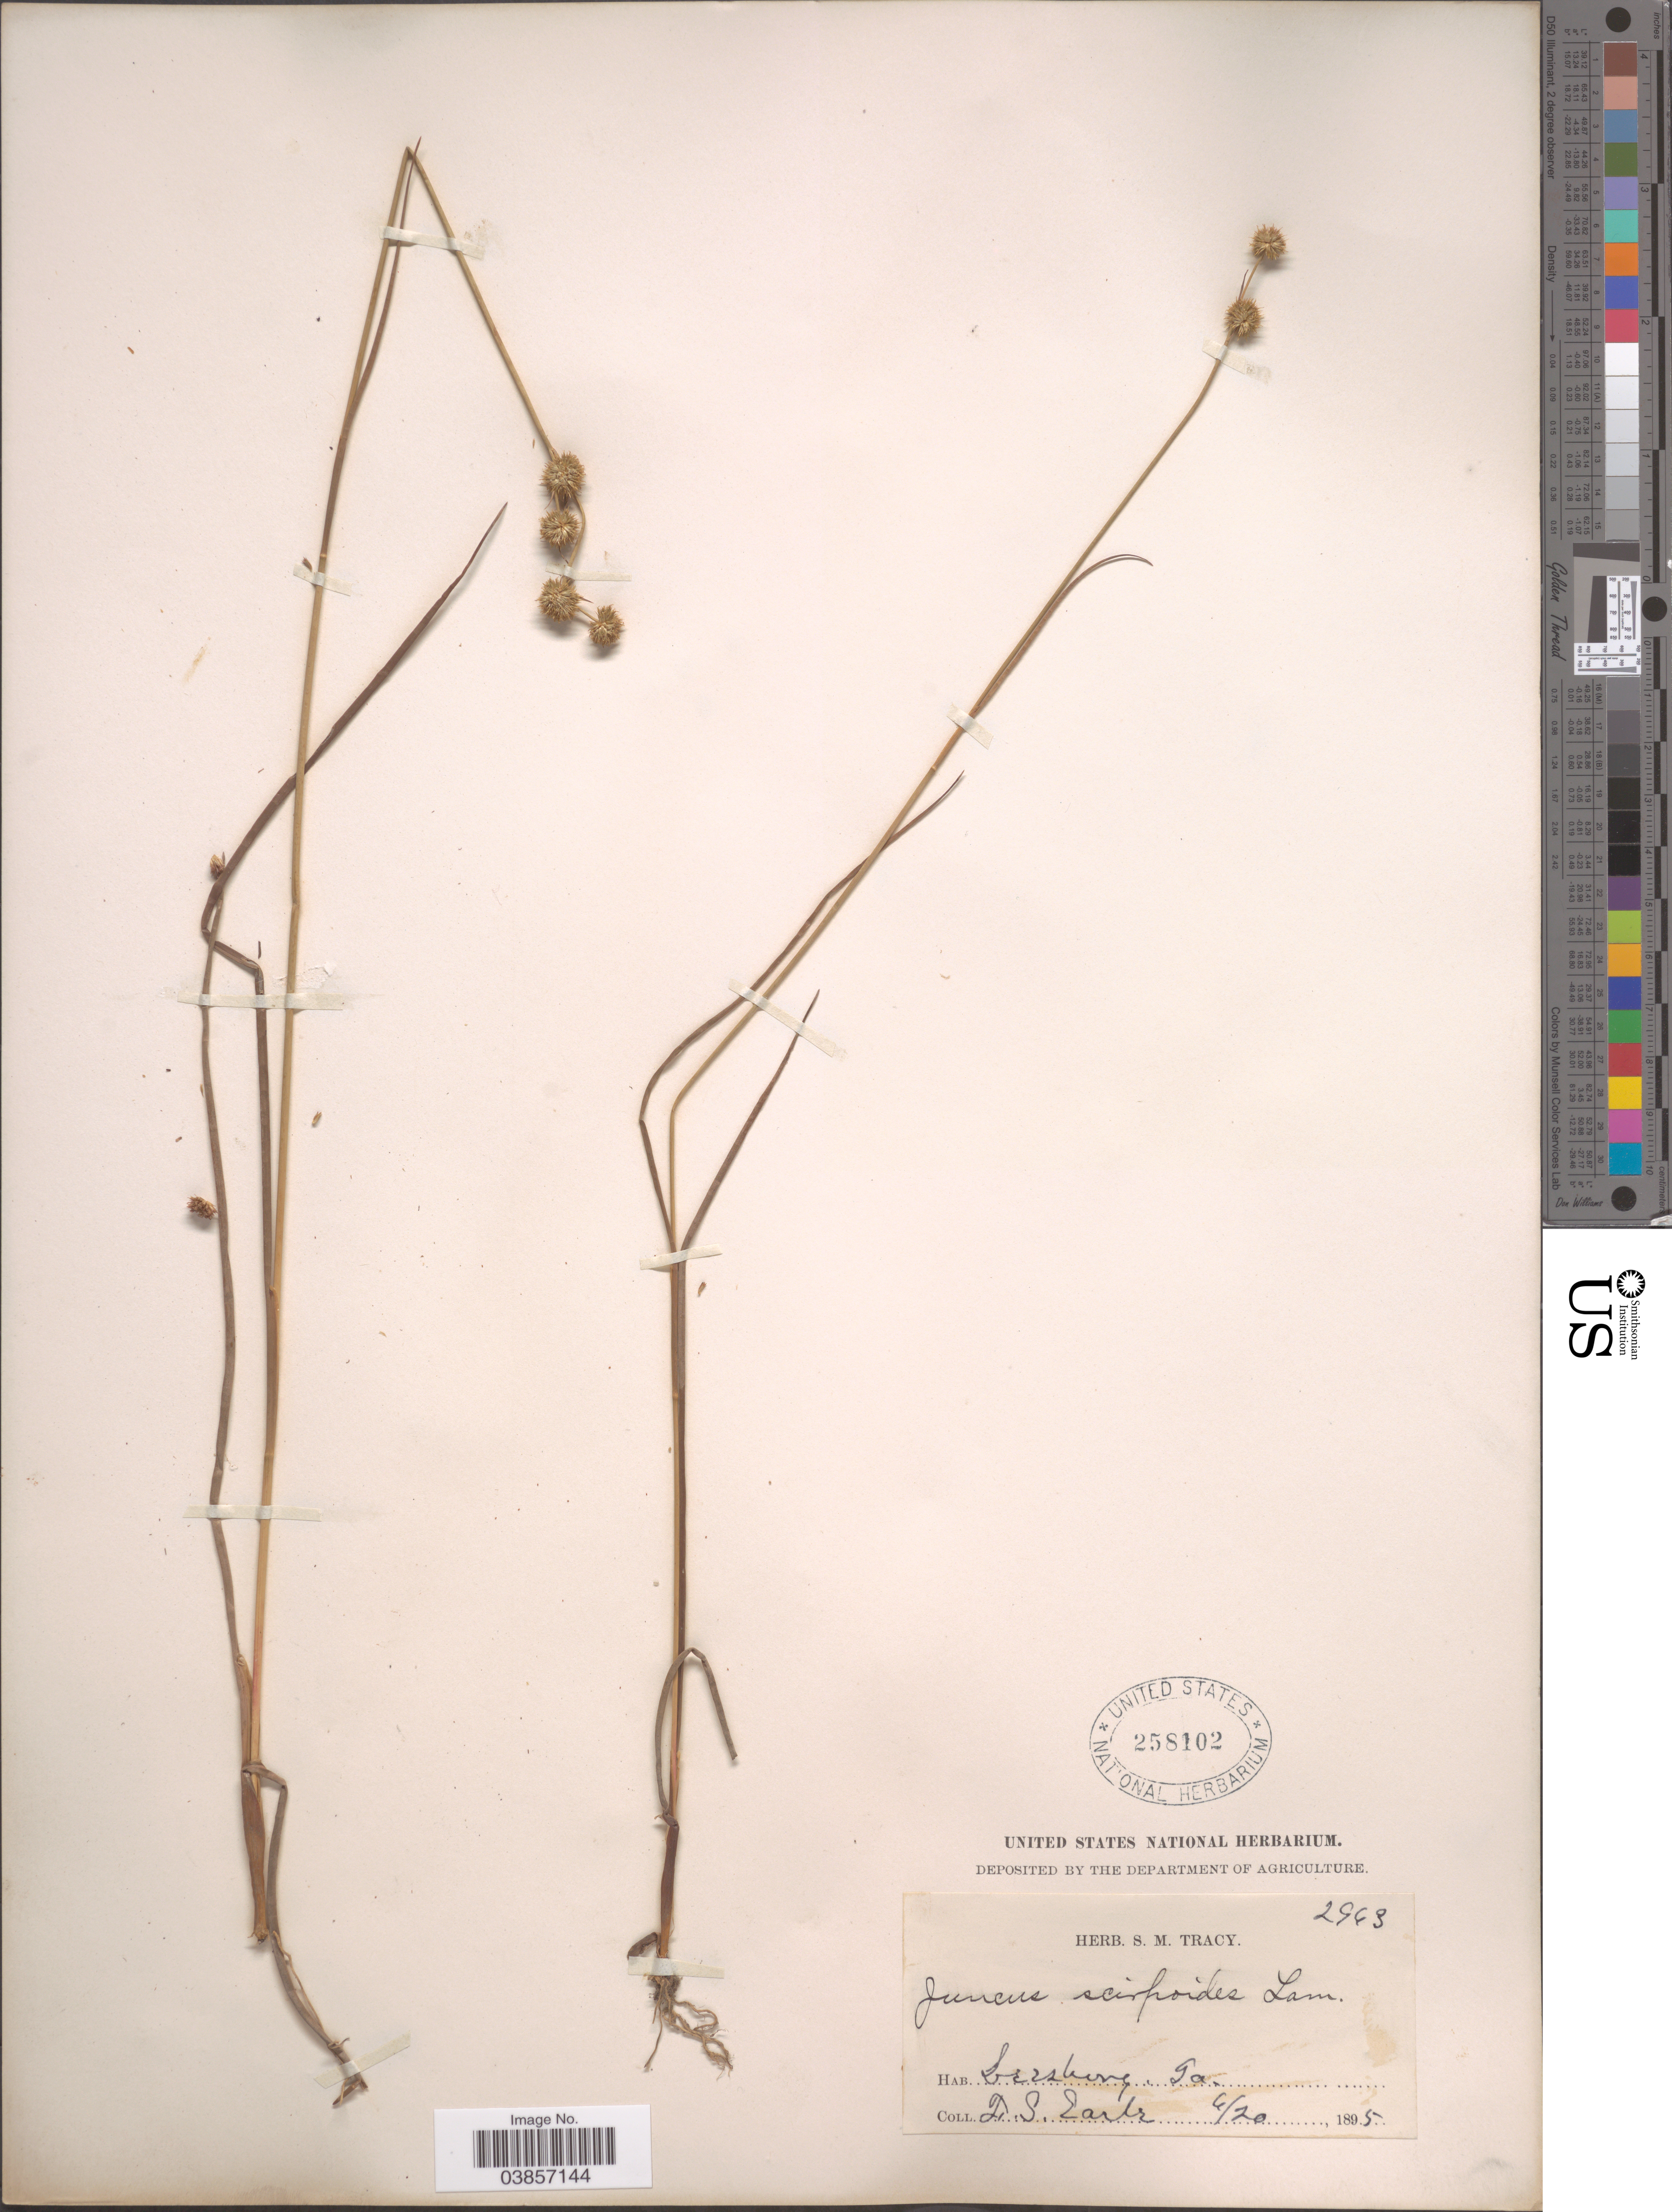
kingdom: Plantae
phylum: Tracheophyta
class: Liliopsida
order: Poales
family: Juncaceae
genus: Juncus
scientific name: Juncus scirpoides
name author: Lam.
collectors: F. S. Earle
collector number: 2943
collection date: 1895-06-20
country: United States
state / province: Georgia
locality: Leesburg.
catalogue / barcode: US 258102